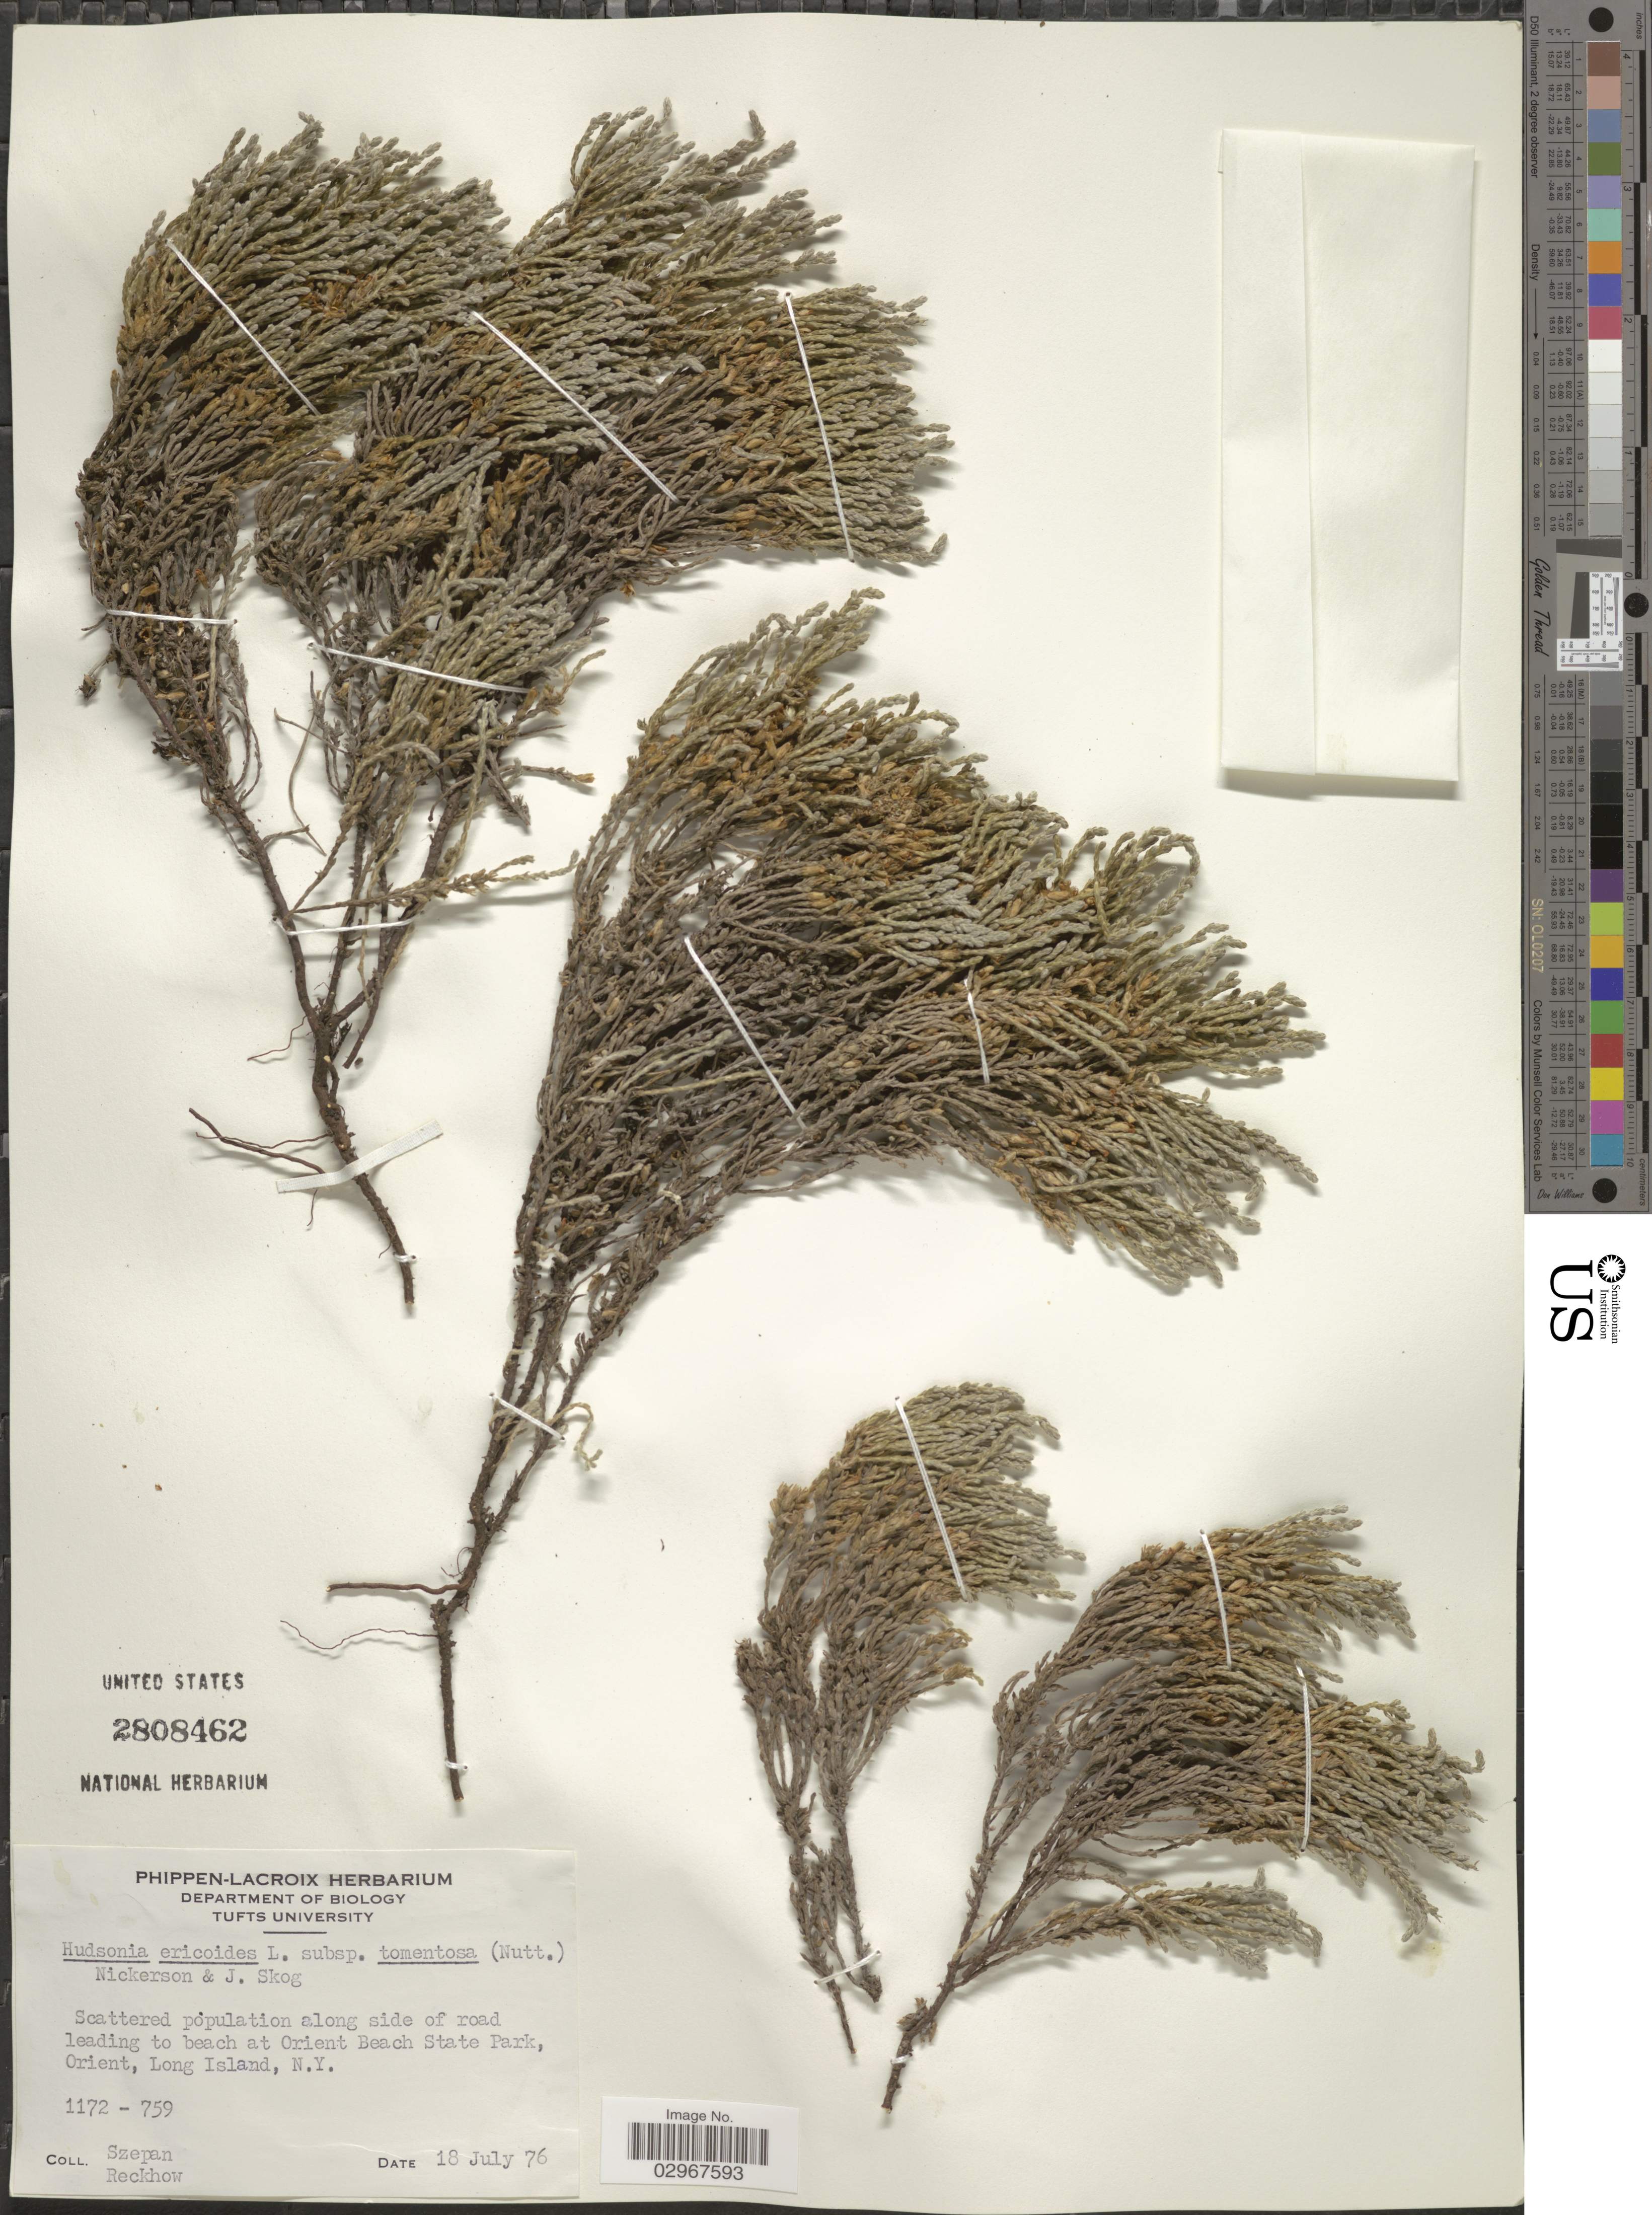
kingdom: Plantae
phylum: Tracheophyta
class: Magnoliopsida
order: Malvales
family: Cistaceae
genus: Hudsonia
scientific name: Hudsonia tomentosa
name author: Nutt.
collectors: Szepan & Reckhow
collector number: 1172-759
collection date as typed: Transcribed d/m/y: 18/7/76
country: United States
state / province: New York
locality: Along side of road leading to beach at Orient Beach State Park, Orient, Long Island, N. Y.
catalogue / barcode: US 2808462